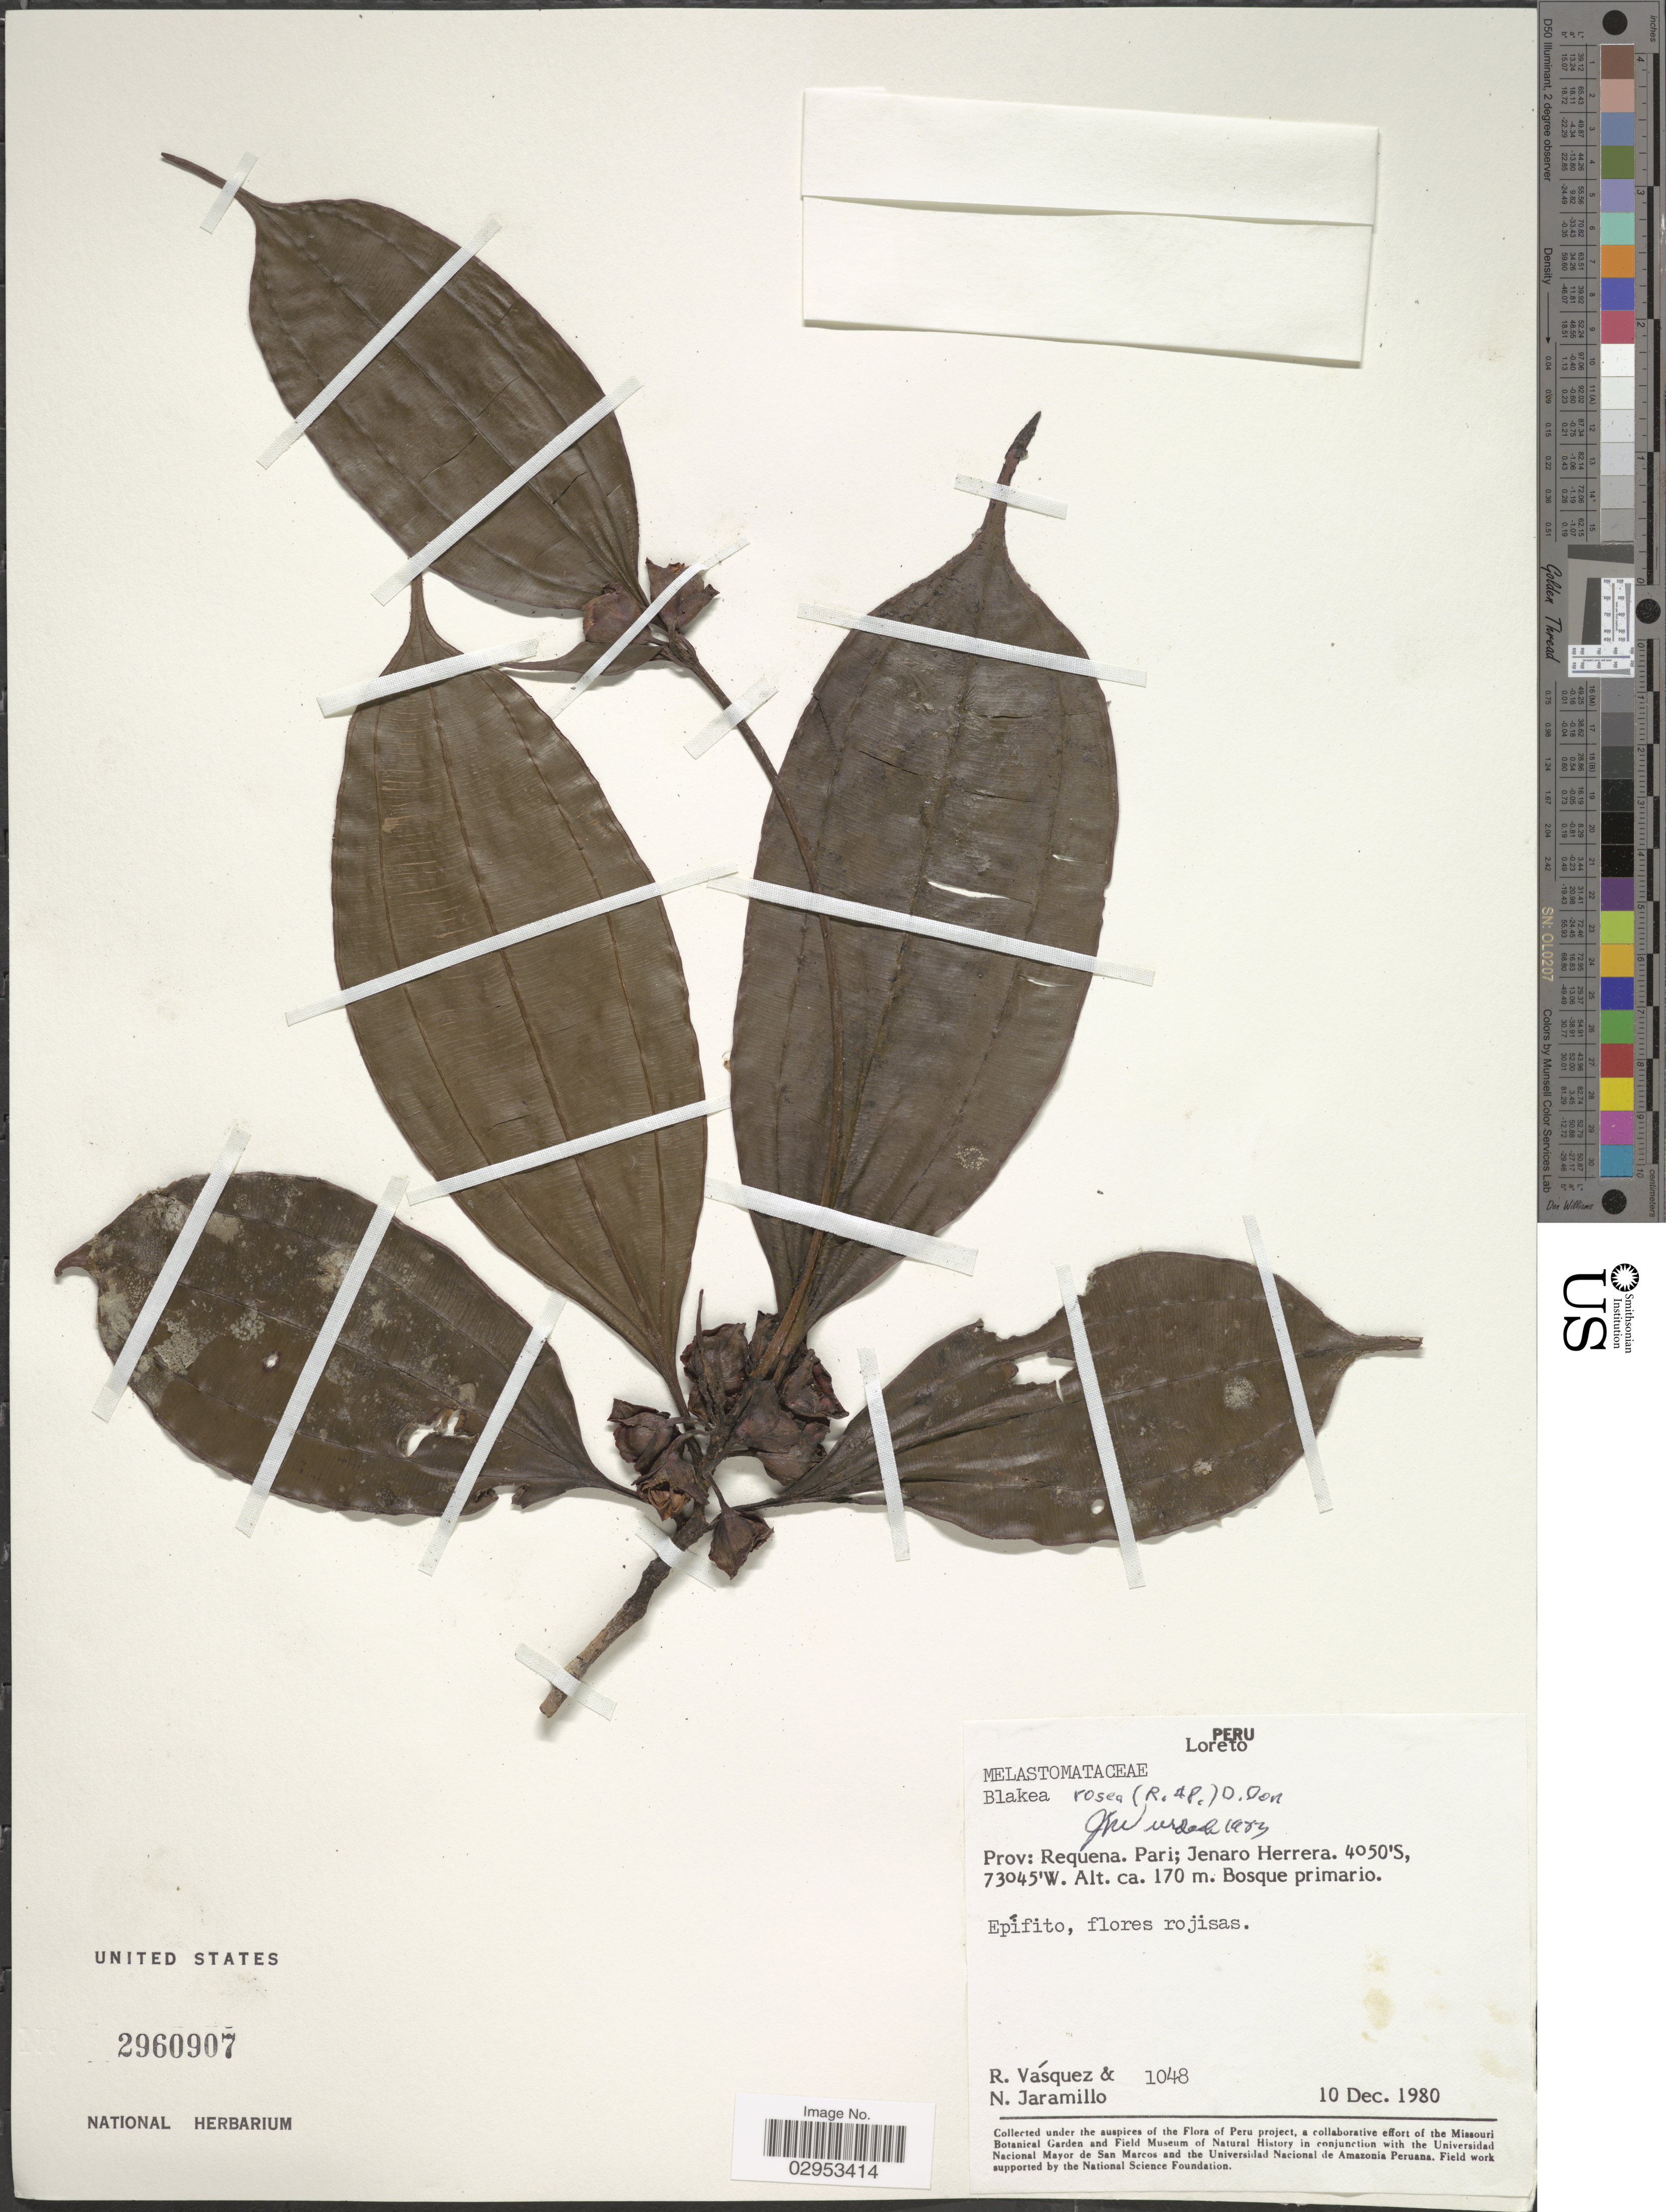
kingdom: Plantae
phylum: Tracheophyta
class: Magnoliopsida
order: Myrtales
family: Melastomataceae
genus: Blakea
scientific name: Blakea rosea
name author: D. Don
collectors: R. Vásquez & N. Jaramillo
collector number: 1048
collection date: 1980-12-10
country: Peru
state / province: Loreto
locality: Prov: Requena. Pari; Jenaro Herrera.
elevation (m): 170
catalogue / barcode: US 2960907